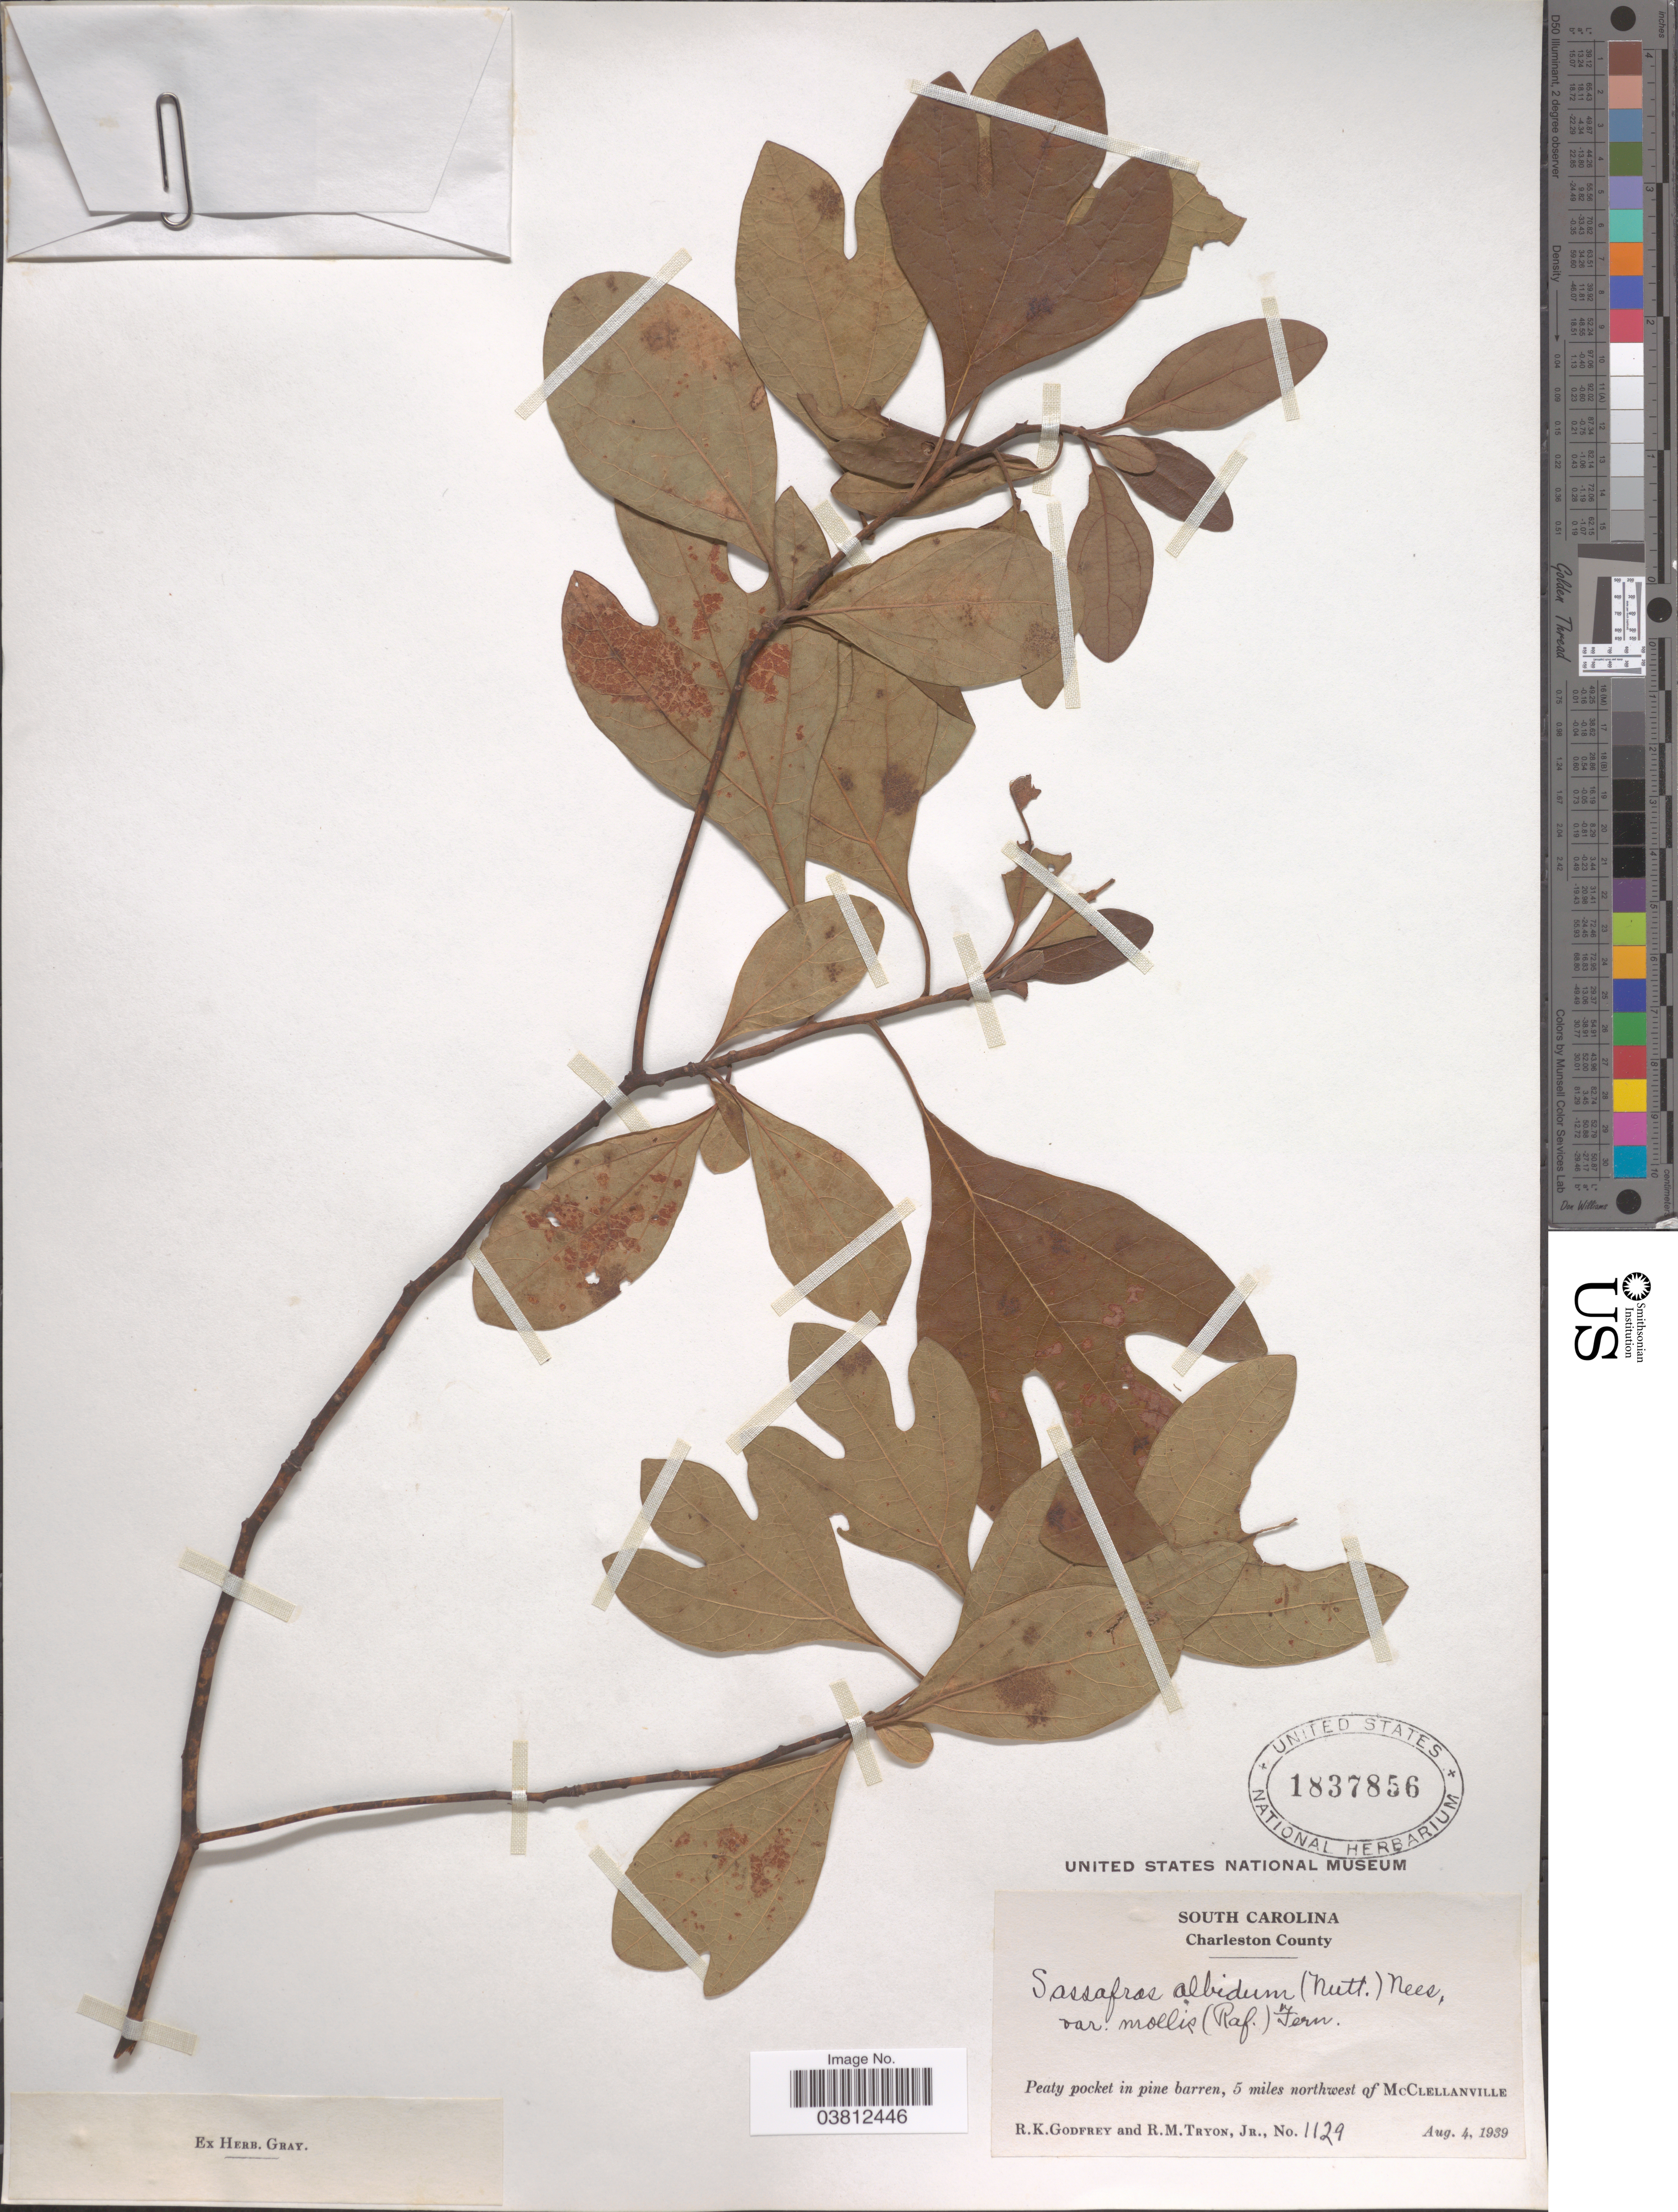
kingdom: Plantae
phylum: Tracheophyta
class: Magnoliopsida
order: Laurales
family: Lauraceae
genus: Sassafras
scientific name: Sassafras albidum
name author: (Nutt.) Nees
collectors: R. K. Godfrey & R. Tryon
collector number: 1129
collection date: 1939-08-04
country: United States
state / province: South Carolina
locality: Charleston County. 5 miles northwest of McClellanville.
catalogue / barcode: US 1837856